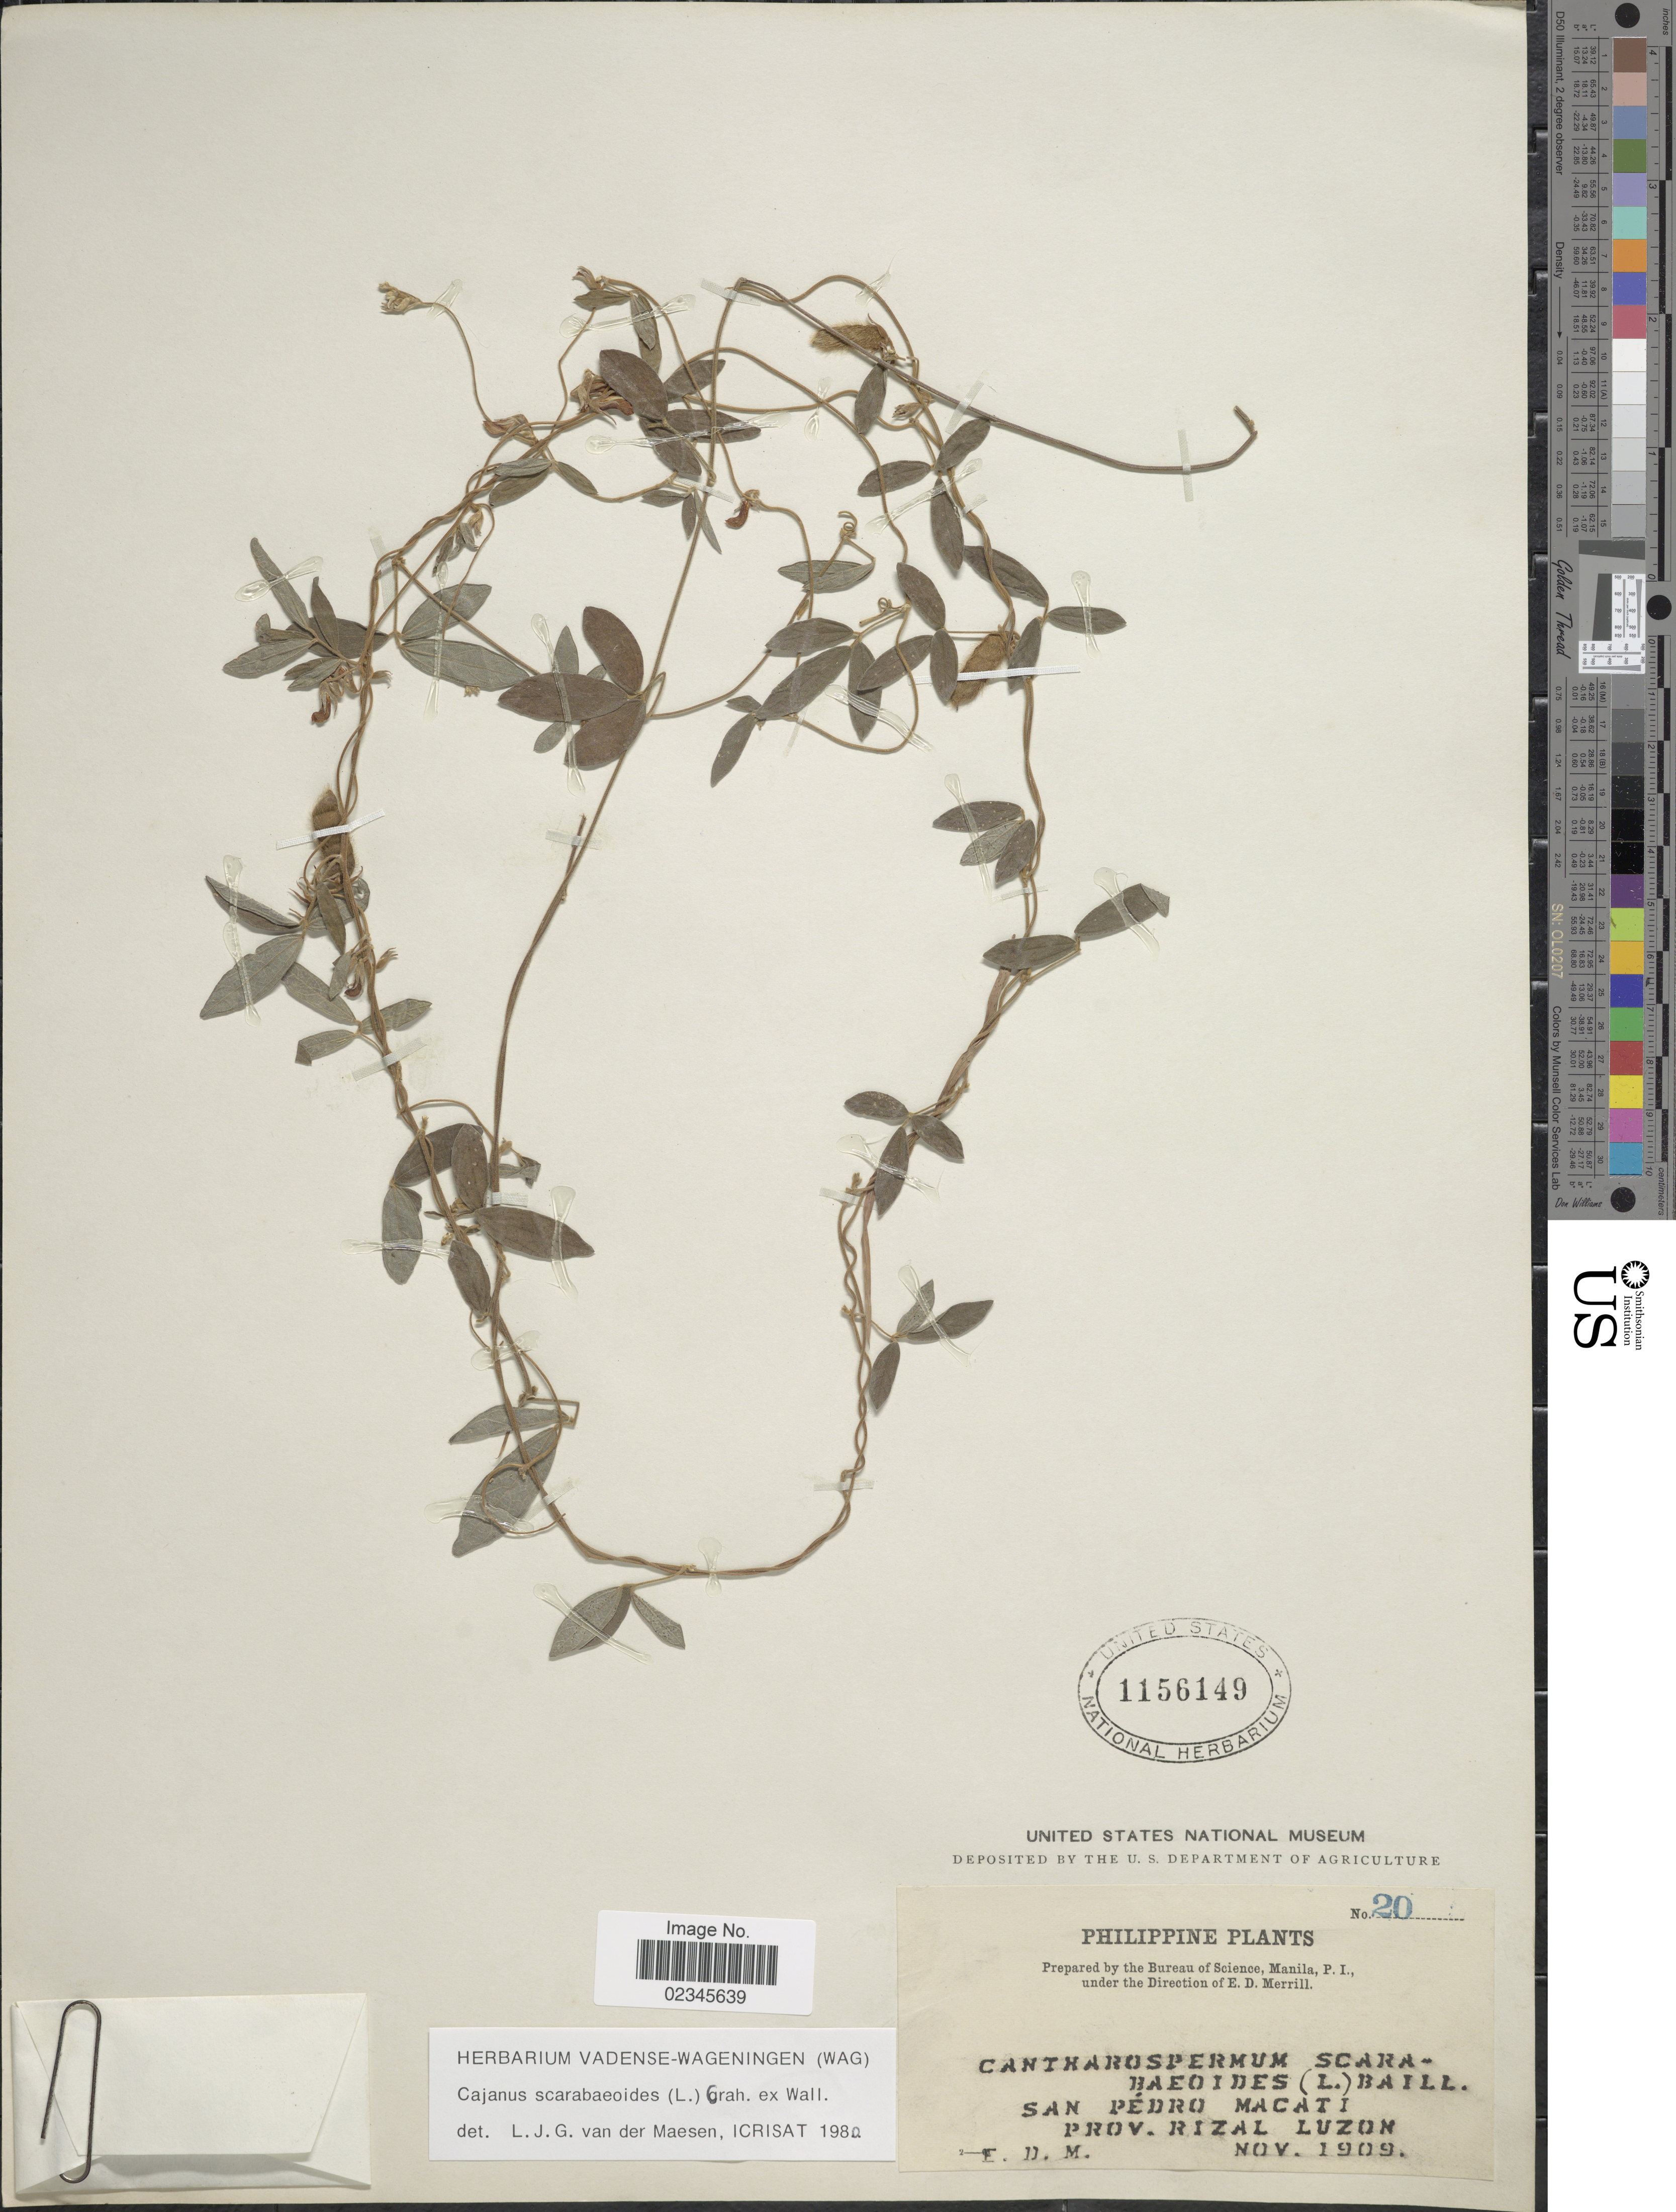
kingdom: Plantae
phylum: Tracheophyta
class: Magnoliopsida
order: Fabales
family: Fabaceae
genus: Cajanus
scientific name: Cajanus scarabaeoides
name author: (L.) Thou. ex Graham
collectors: E. D. Merrill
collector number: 20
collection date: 1909-11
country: Philippines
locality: San Pedro Macati. Prov. Rizal Luzon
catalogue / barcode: US 1156149